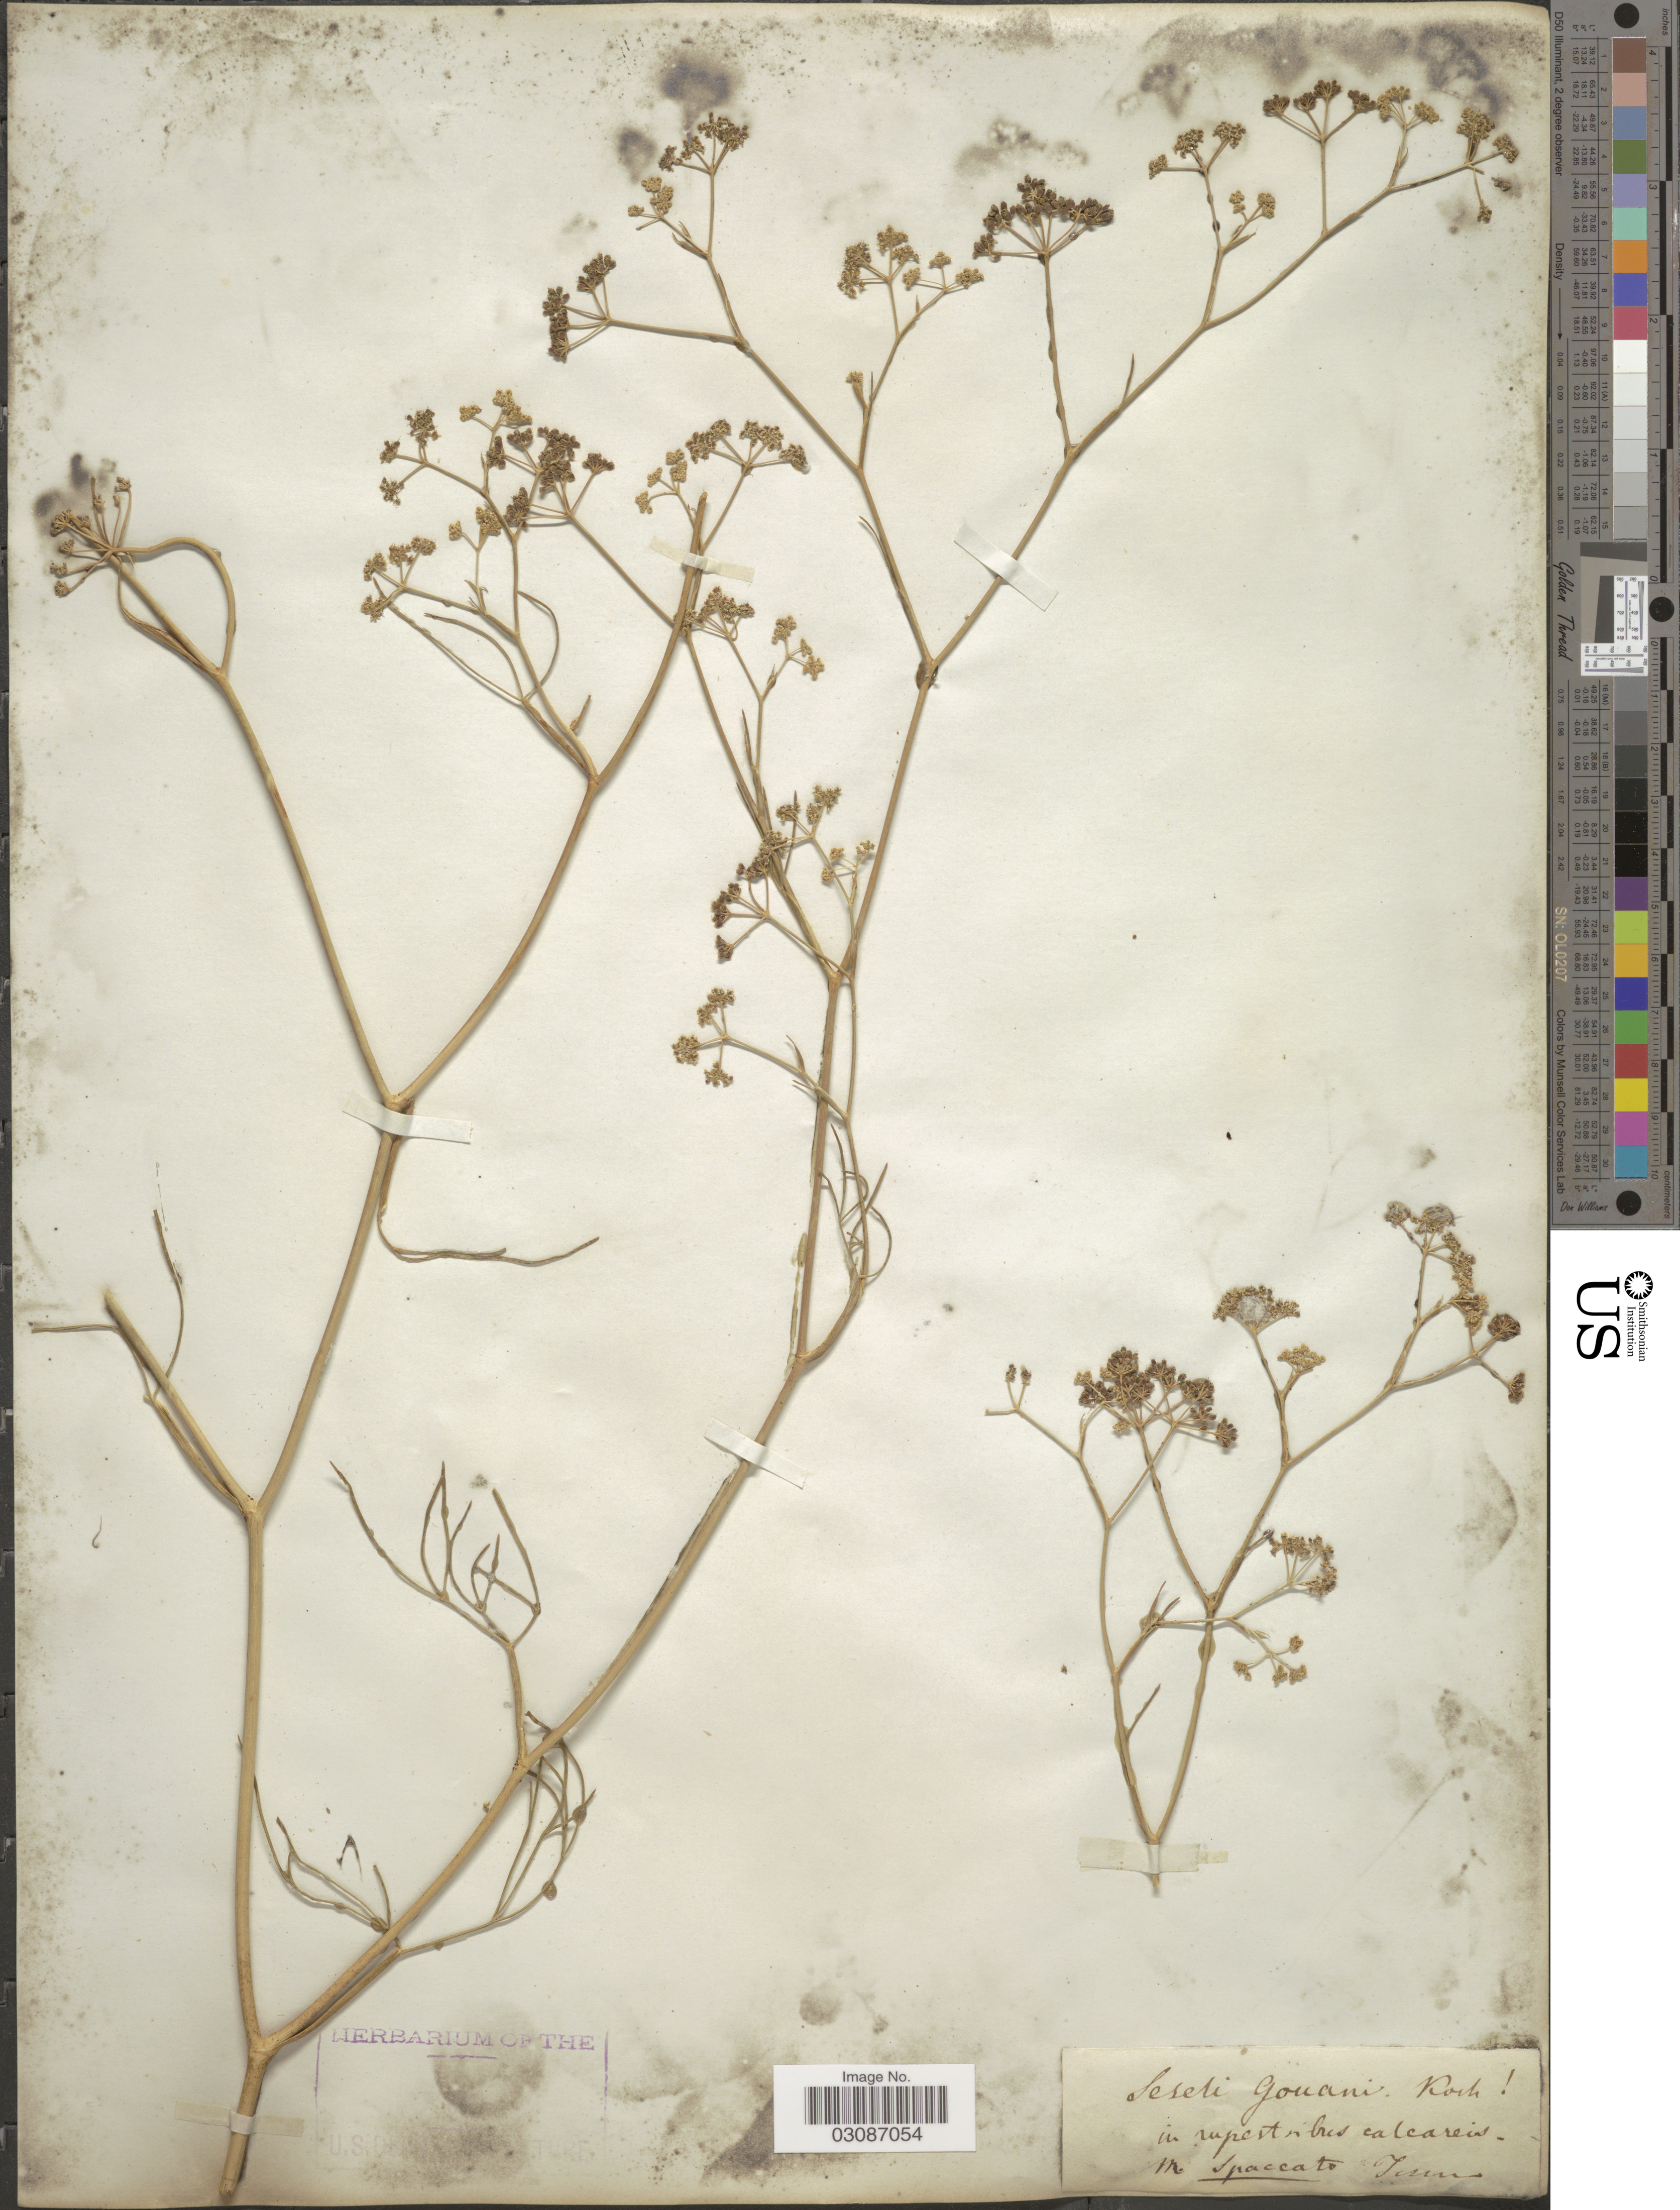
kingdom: Plantae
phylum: Tracheophyta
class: Magnoliopsida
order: Apiales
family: Apiaceae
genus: Seseli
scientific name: Seseli gouanii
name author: W.D.J. Koch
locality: Spaccato.